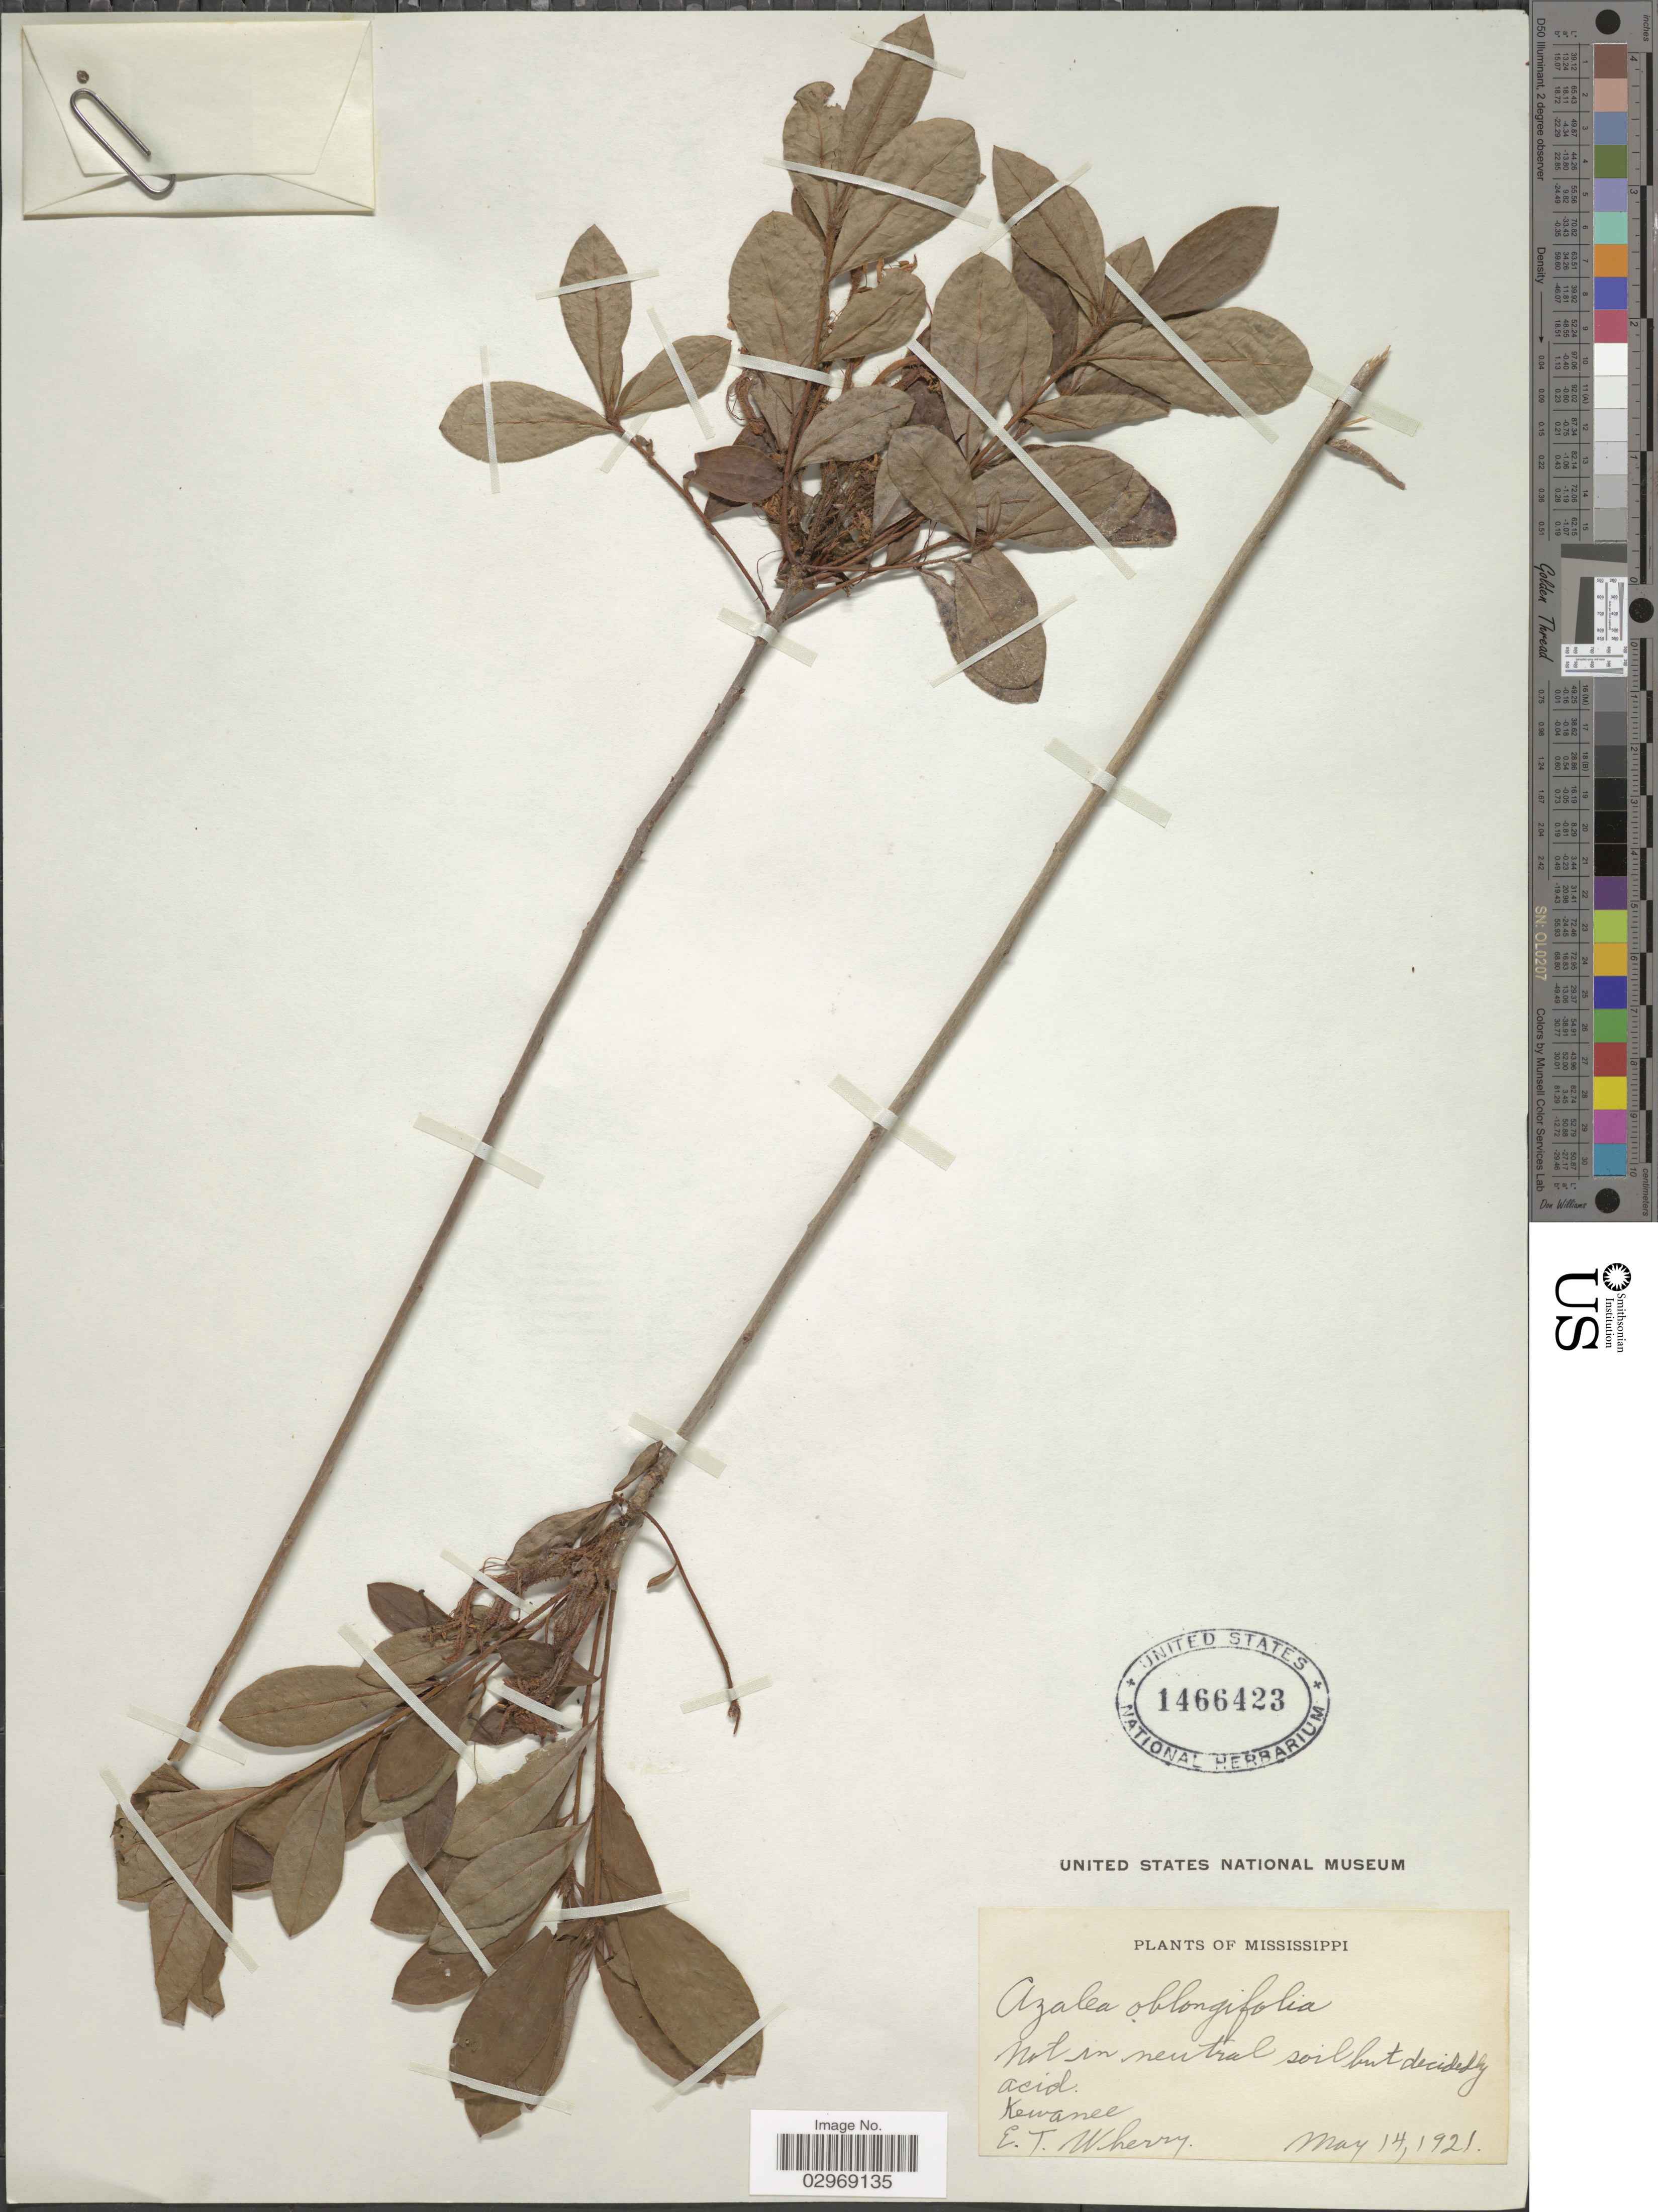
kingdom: Plantae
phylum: Tracheophyta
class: Magnoliopsida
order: Ericales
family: Ericaceae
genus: Rhododendron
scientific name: Rhododendron oblongifolium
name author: (Small) Millais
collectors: E. T. Wherry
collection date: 1921-05-14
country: United States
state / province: Mississippi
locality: Kewanee.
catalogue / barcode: US 1466423